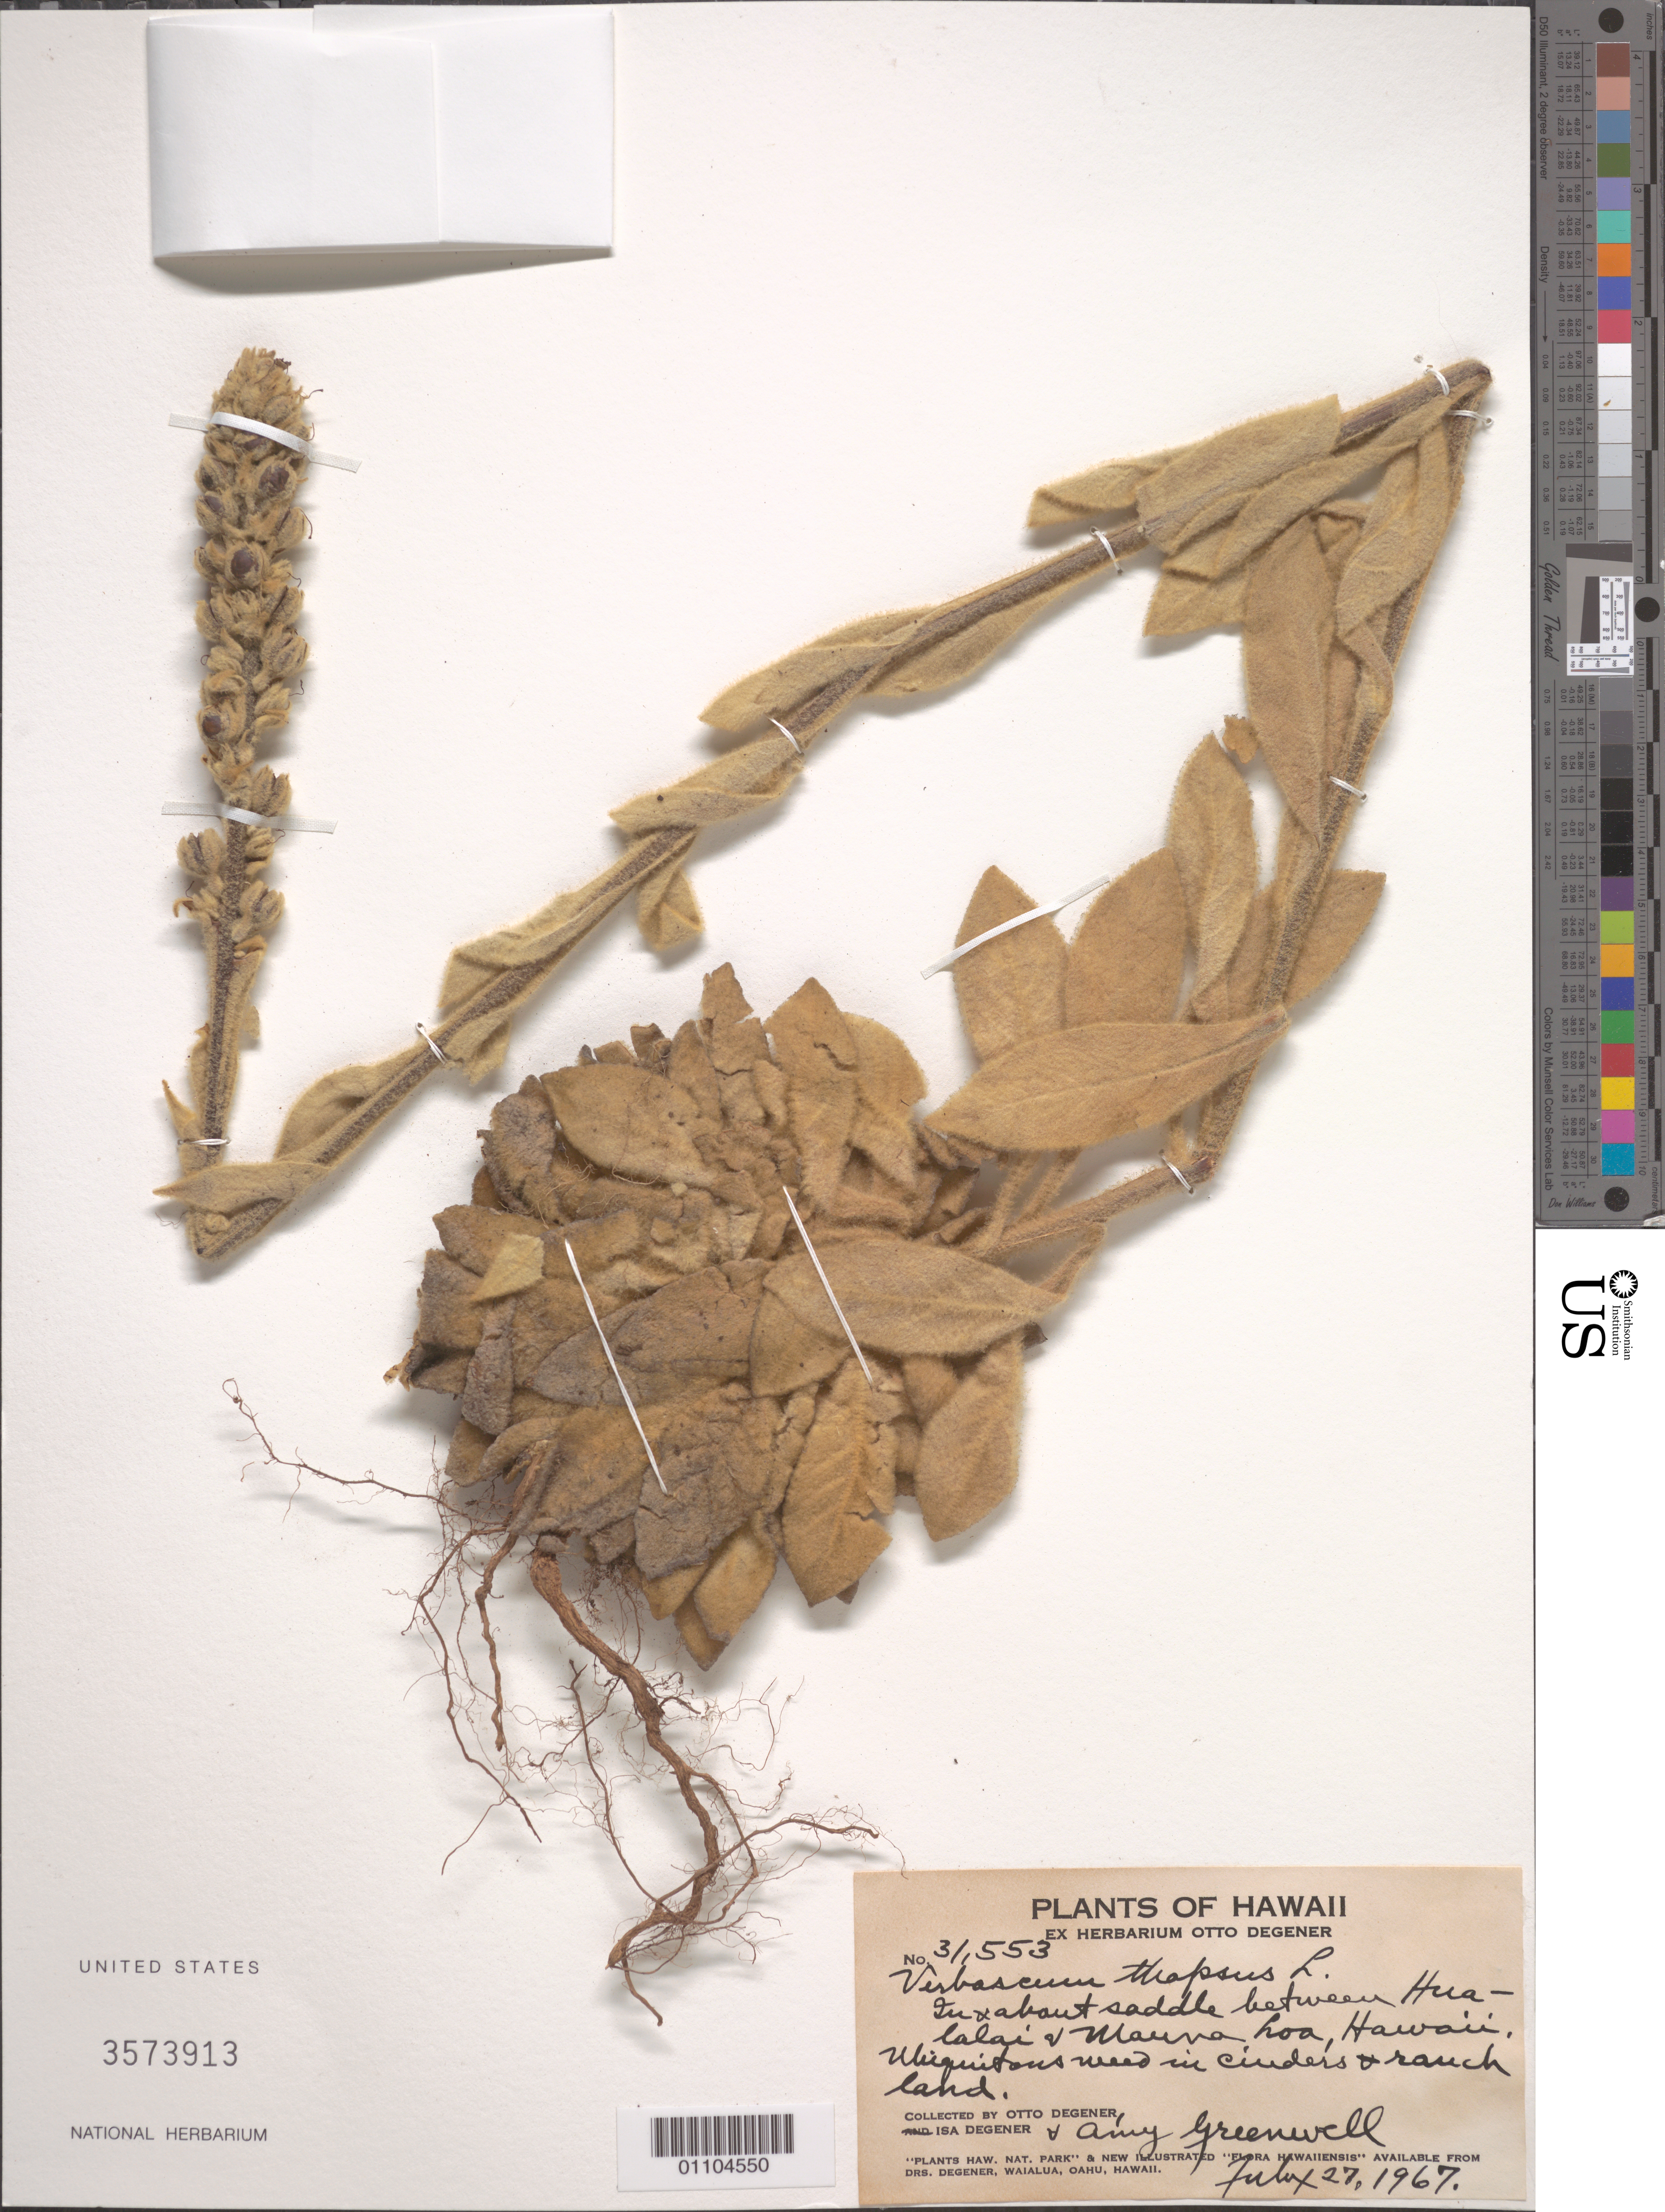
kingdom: Plantae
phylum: Tracheophyta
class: Magnoliopsida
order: Lamiales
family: Scrophulariaceae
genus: Verbascum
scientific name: Verbascum thapsus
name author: L.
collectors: O. Degener, I. Degener & A. B. Greenwell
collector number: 31553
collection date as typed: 27 Jul 1967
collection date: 1967-07-27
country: United States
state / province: Hawaii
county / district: Hawaii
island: Hawaii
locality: In and about saddle between Hualalai and Maunahoa.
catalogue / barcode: US 3573913